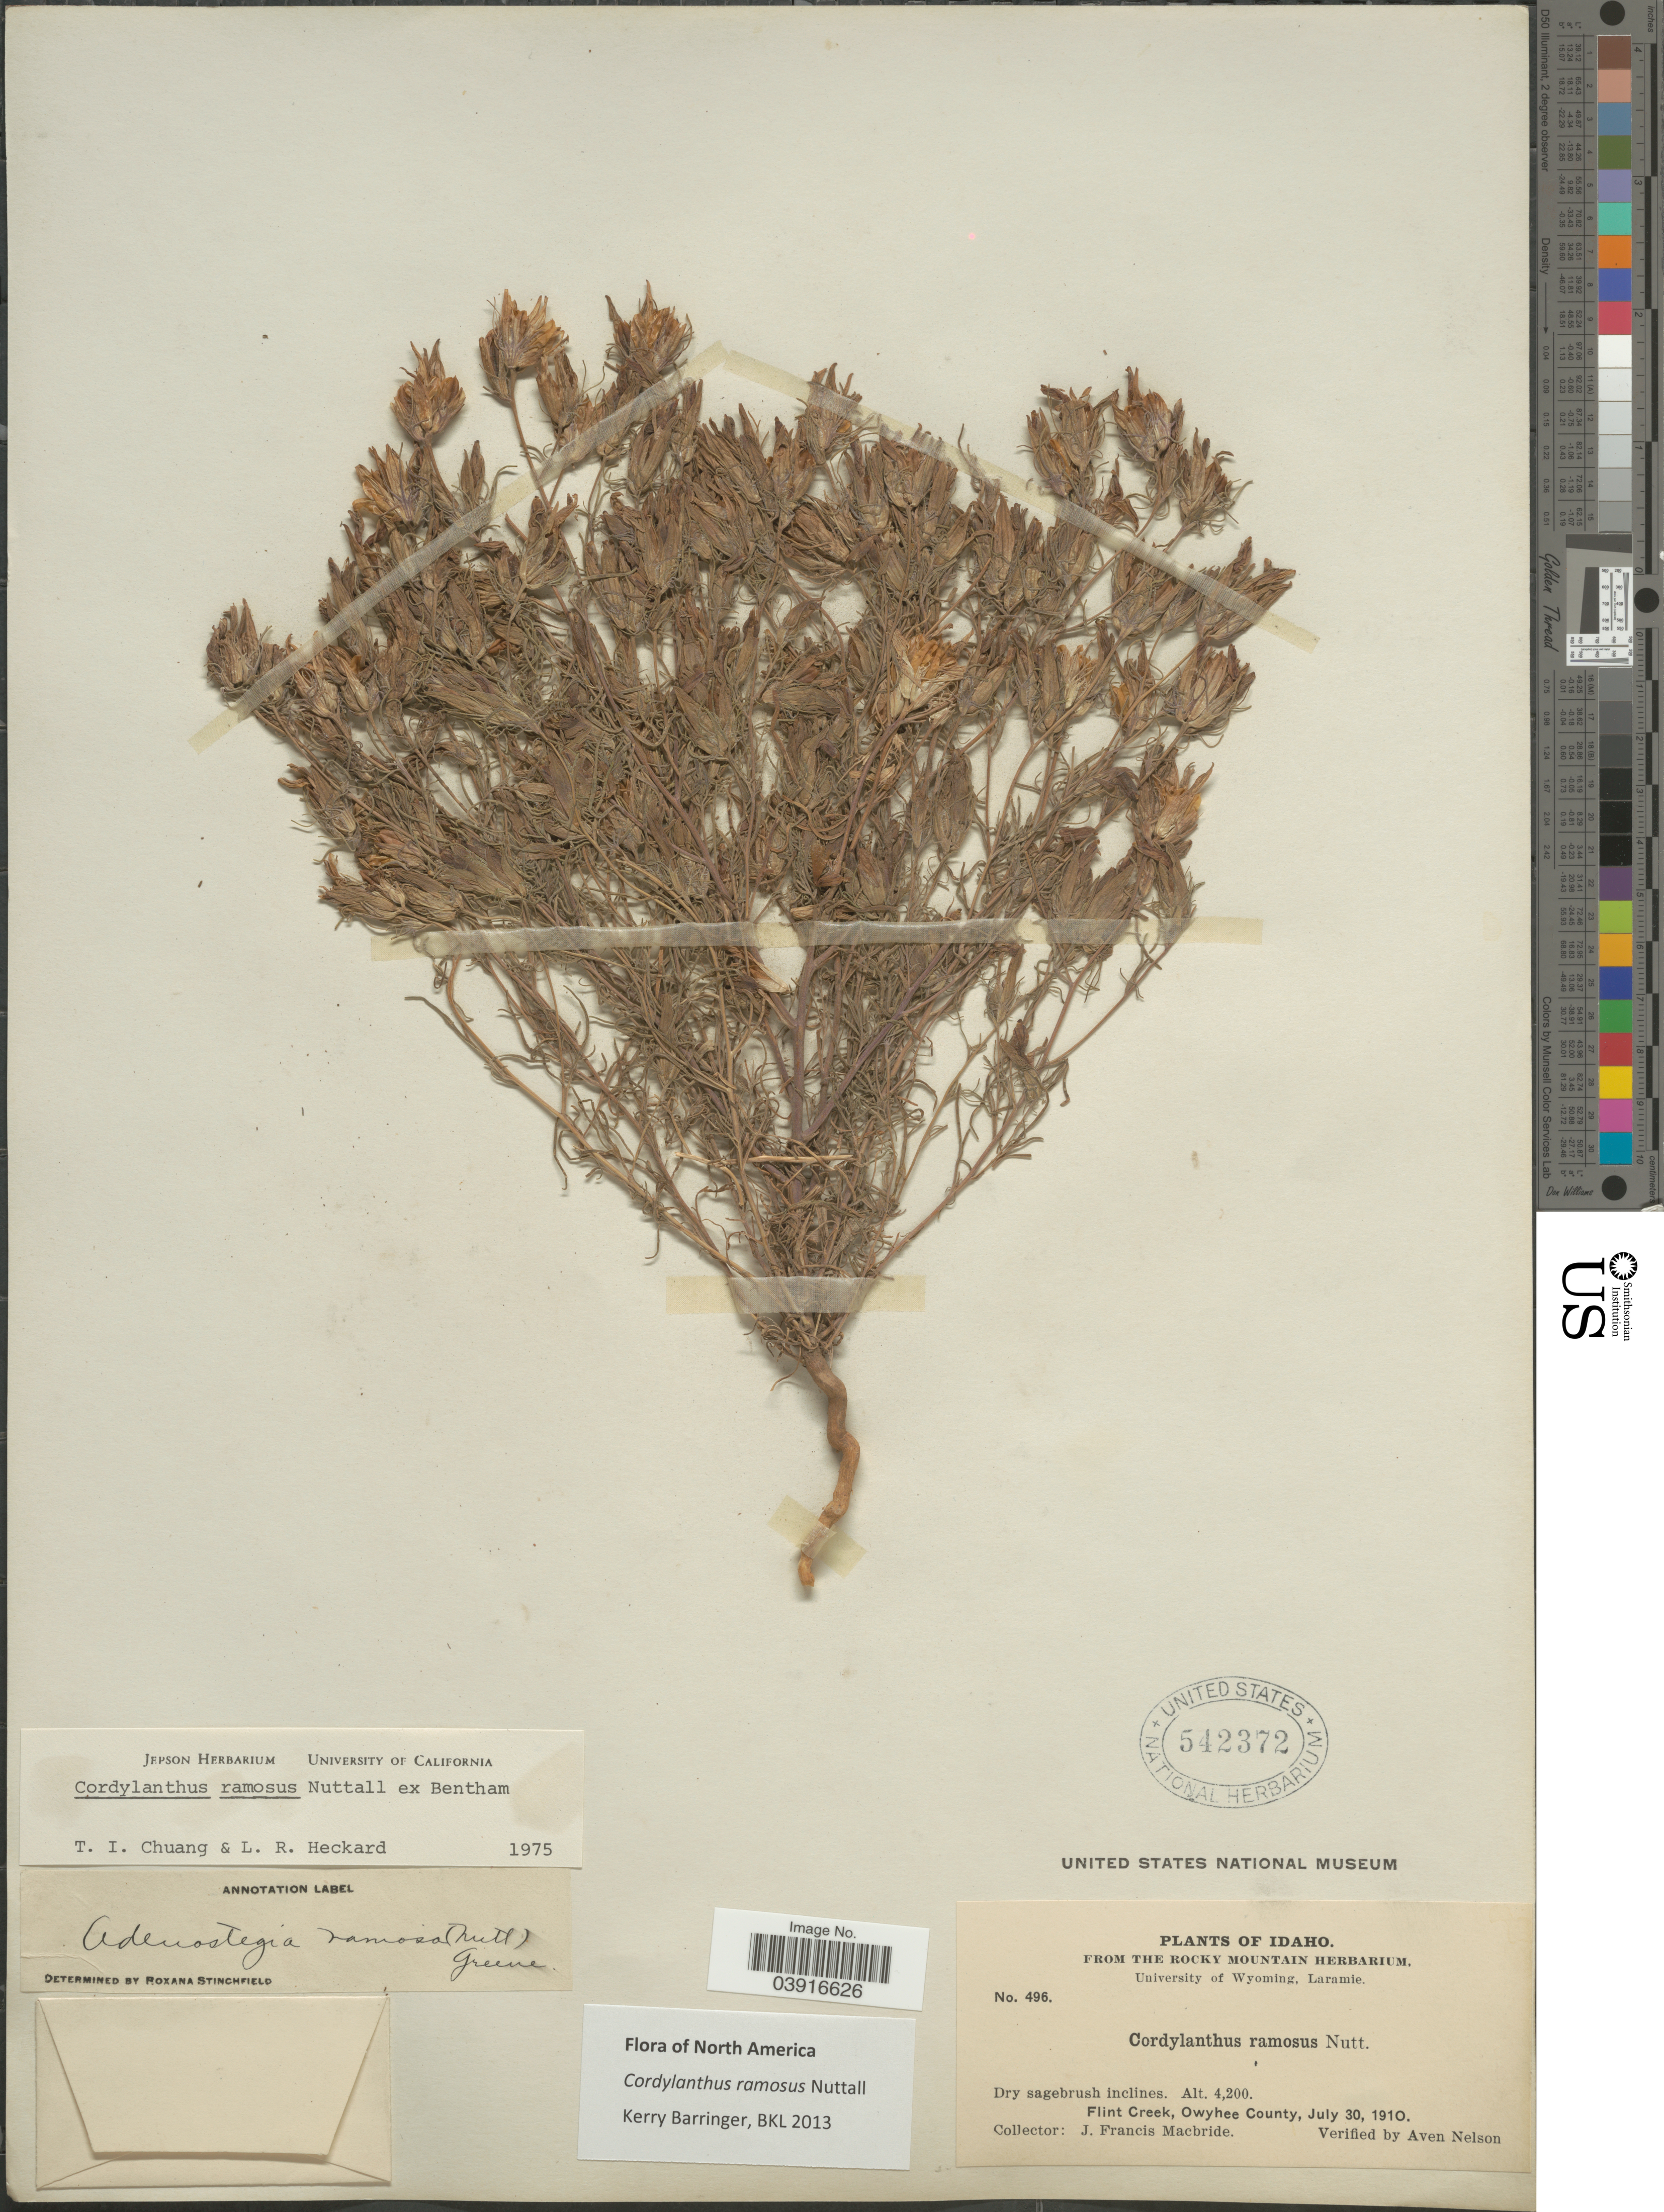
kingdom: Plantae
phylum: Tracheophyta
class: Magnoliopsida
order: Lamiales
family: Orobanchaceae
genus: Cordylanthus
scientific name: Cordylanthus ramosus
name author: Nutt. ex Benth.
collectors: J. F. Macbride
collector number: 496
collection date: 1910-07-30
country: United States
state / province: Idaho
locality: Flint Creek, Owyhee County.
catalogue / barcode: US 542372